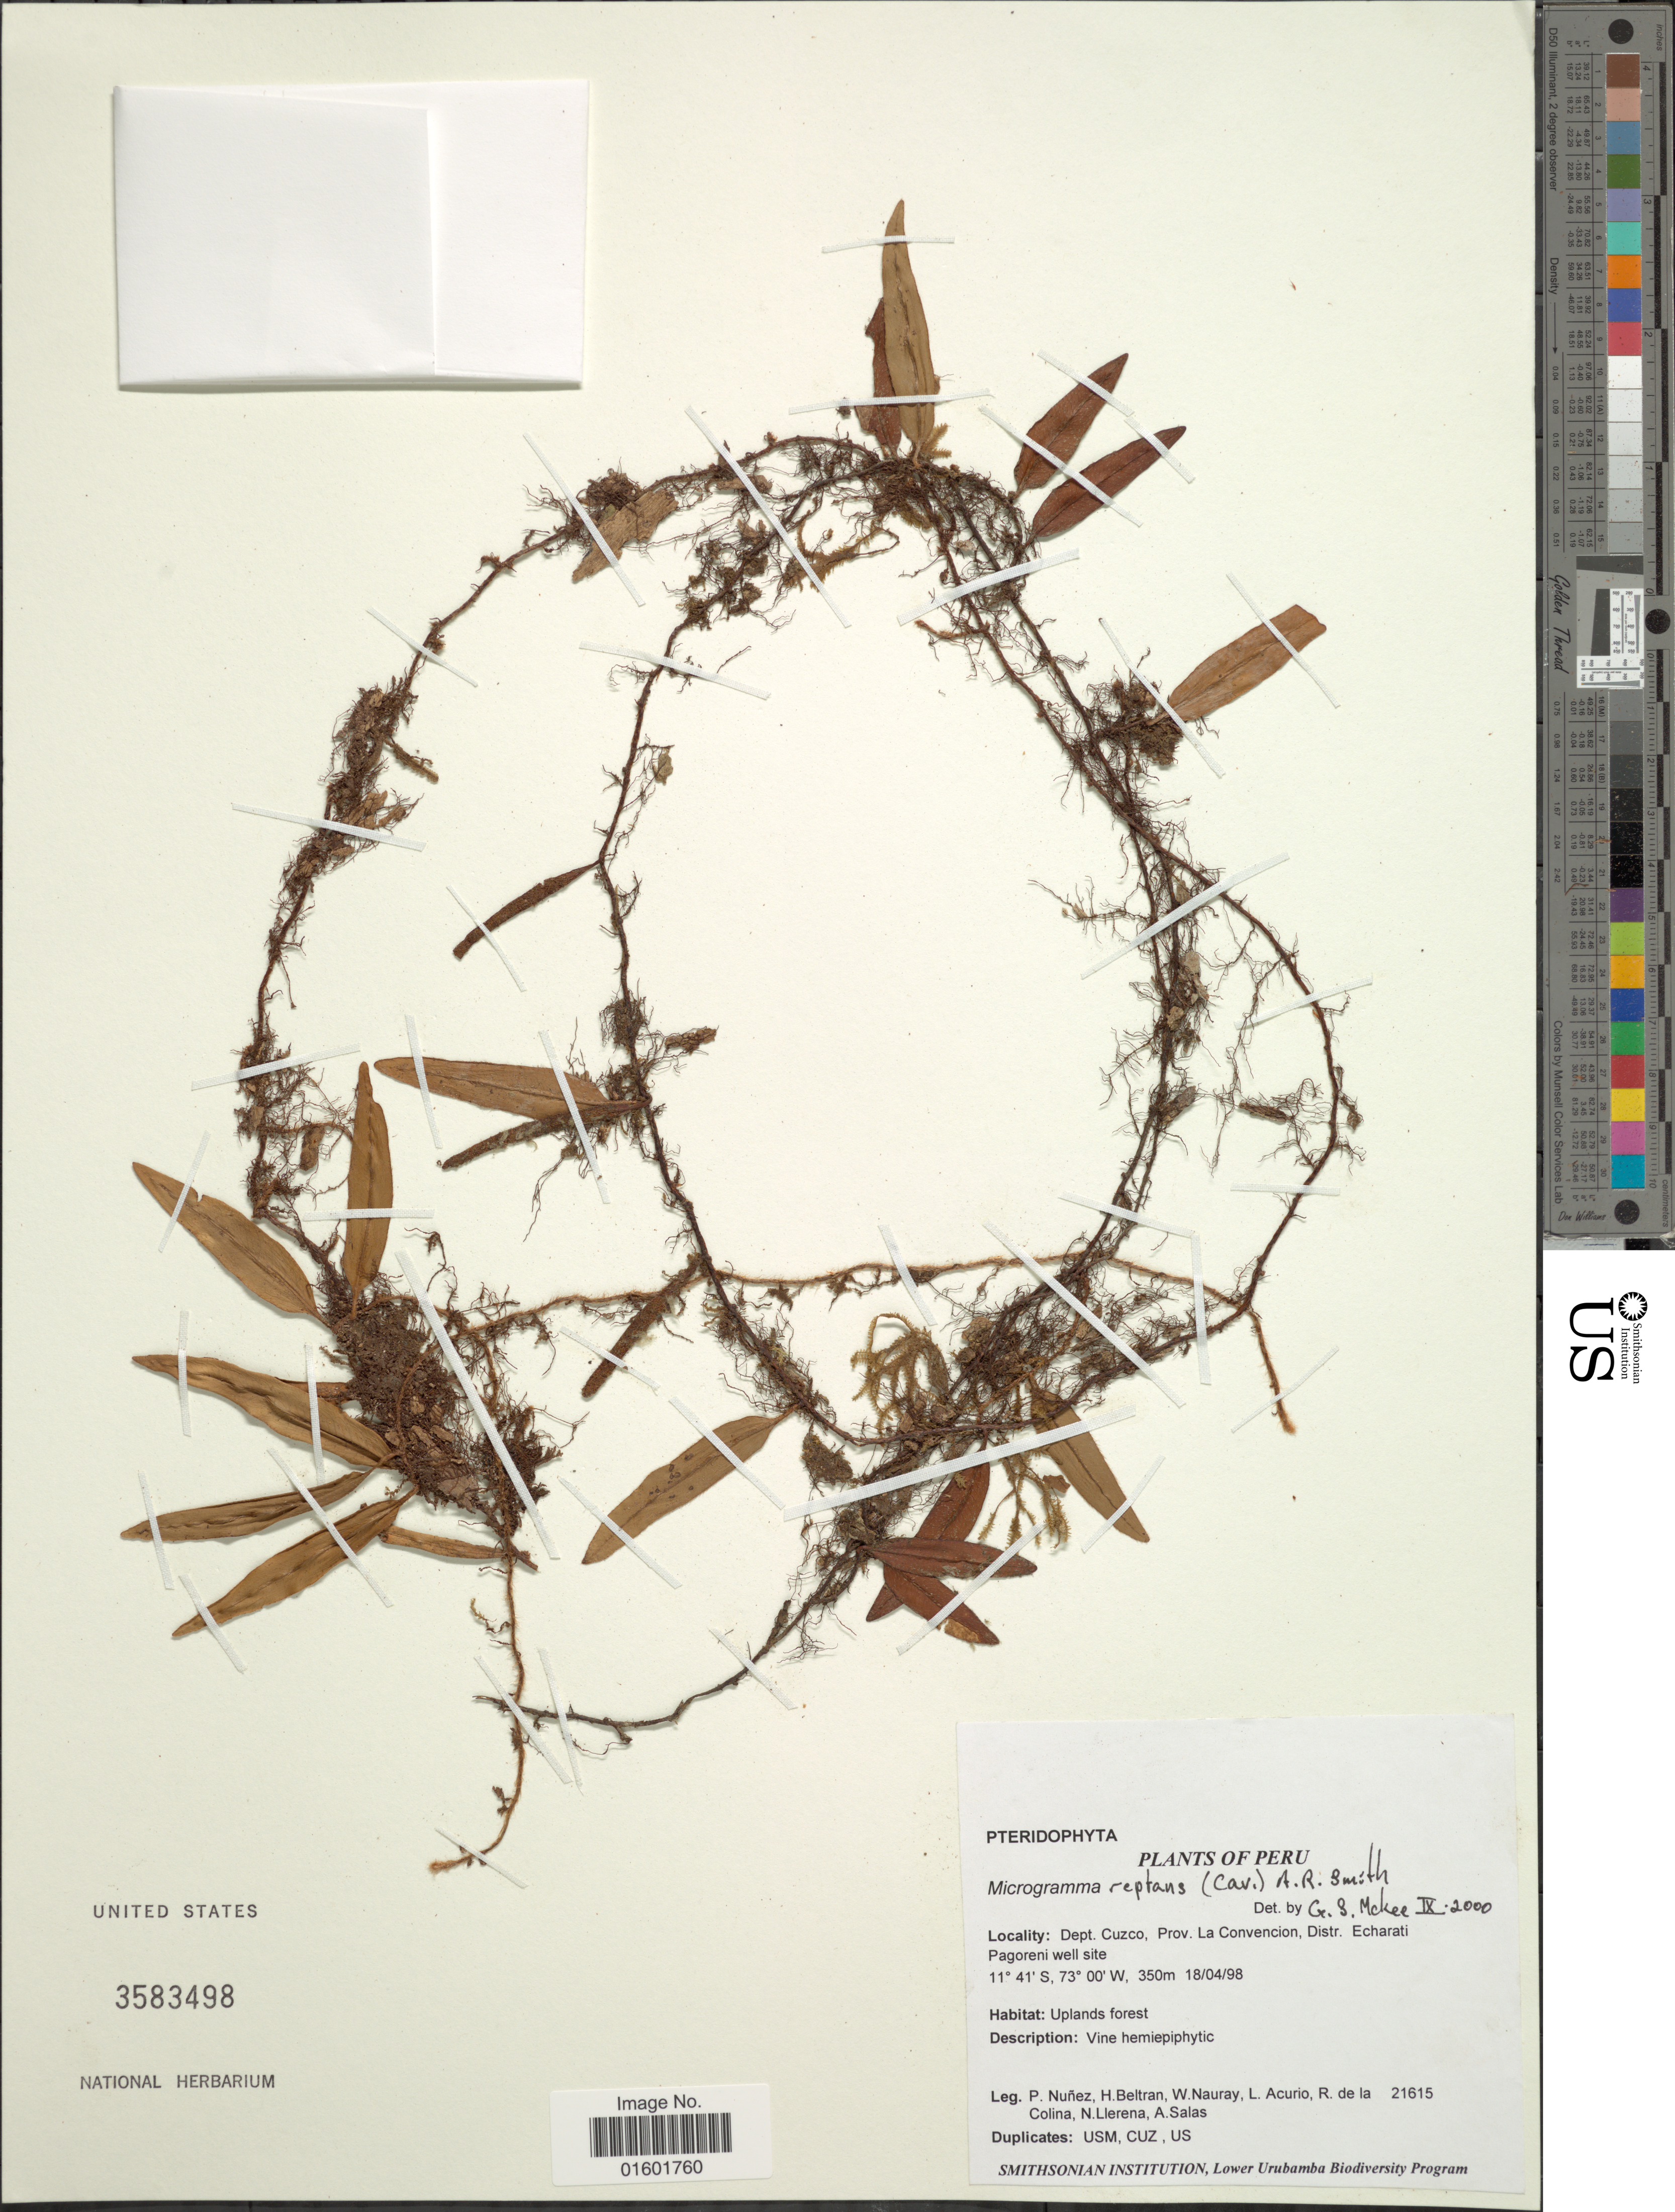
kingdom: Plantae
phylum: Tracheophyta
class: Polypodiopsida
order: Polypodiales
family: Polypodiaceae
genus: Microgramma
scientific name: Microgramma reptans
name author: (Cav.) A.R. Sm.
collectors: P. Nuñez V., H. Beltran, W. Nauray, L. Acurio & et al.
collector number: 21615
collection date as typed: Transcribed d/m/y: 18/4/98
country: Peru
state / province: Cusco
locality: Prov. Ka Convencion, Distr. Echarati Pagoreni well site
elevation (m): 350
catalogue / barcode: US 3583498